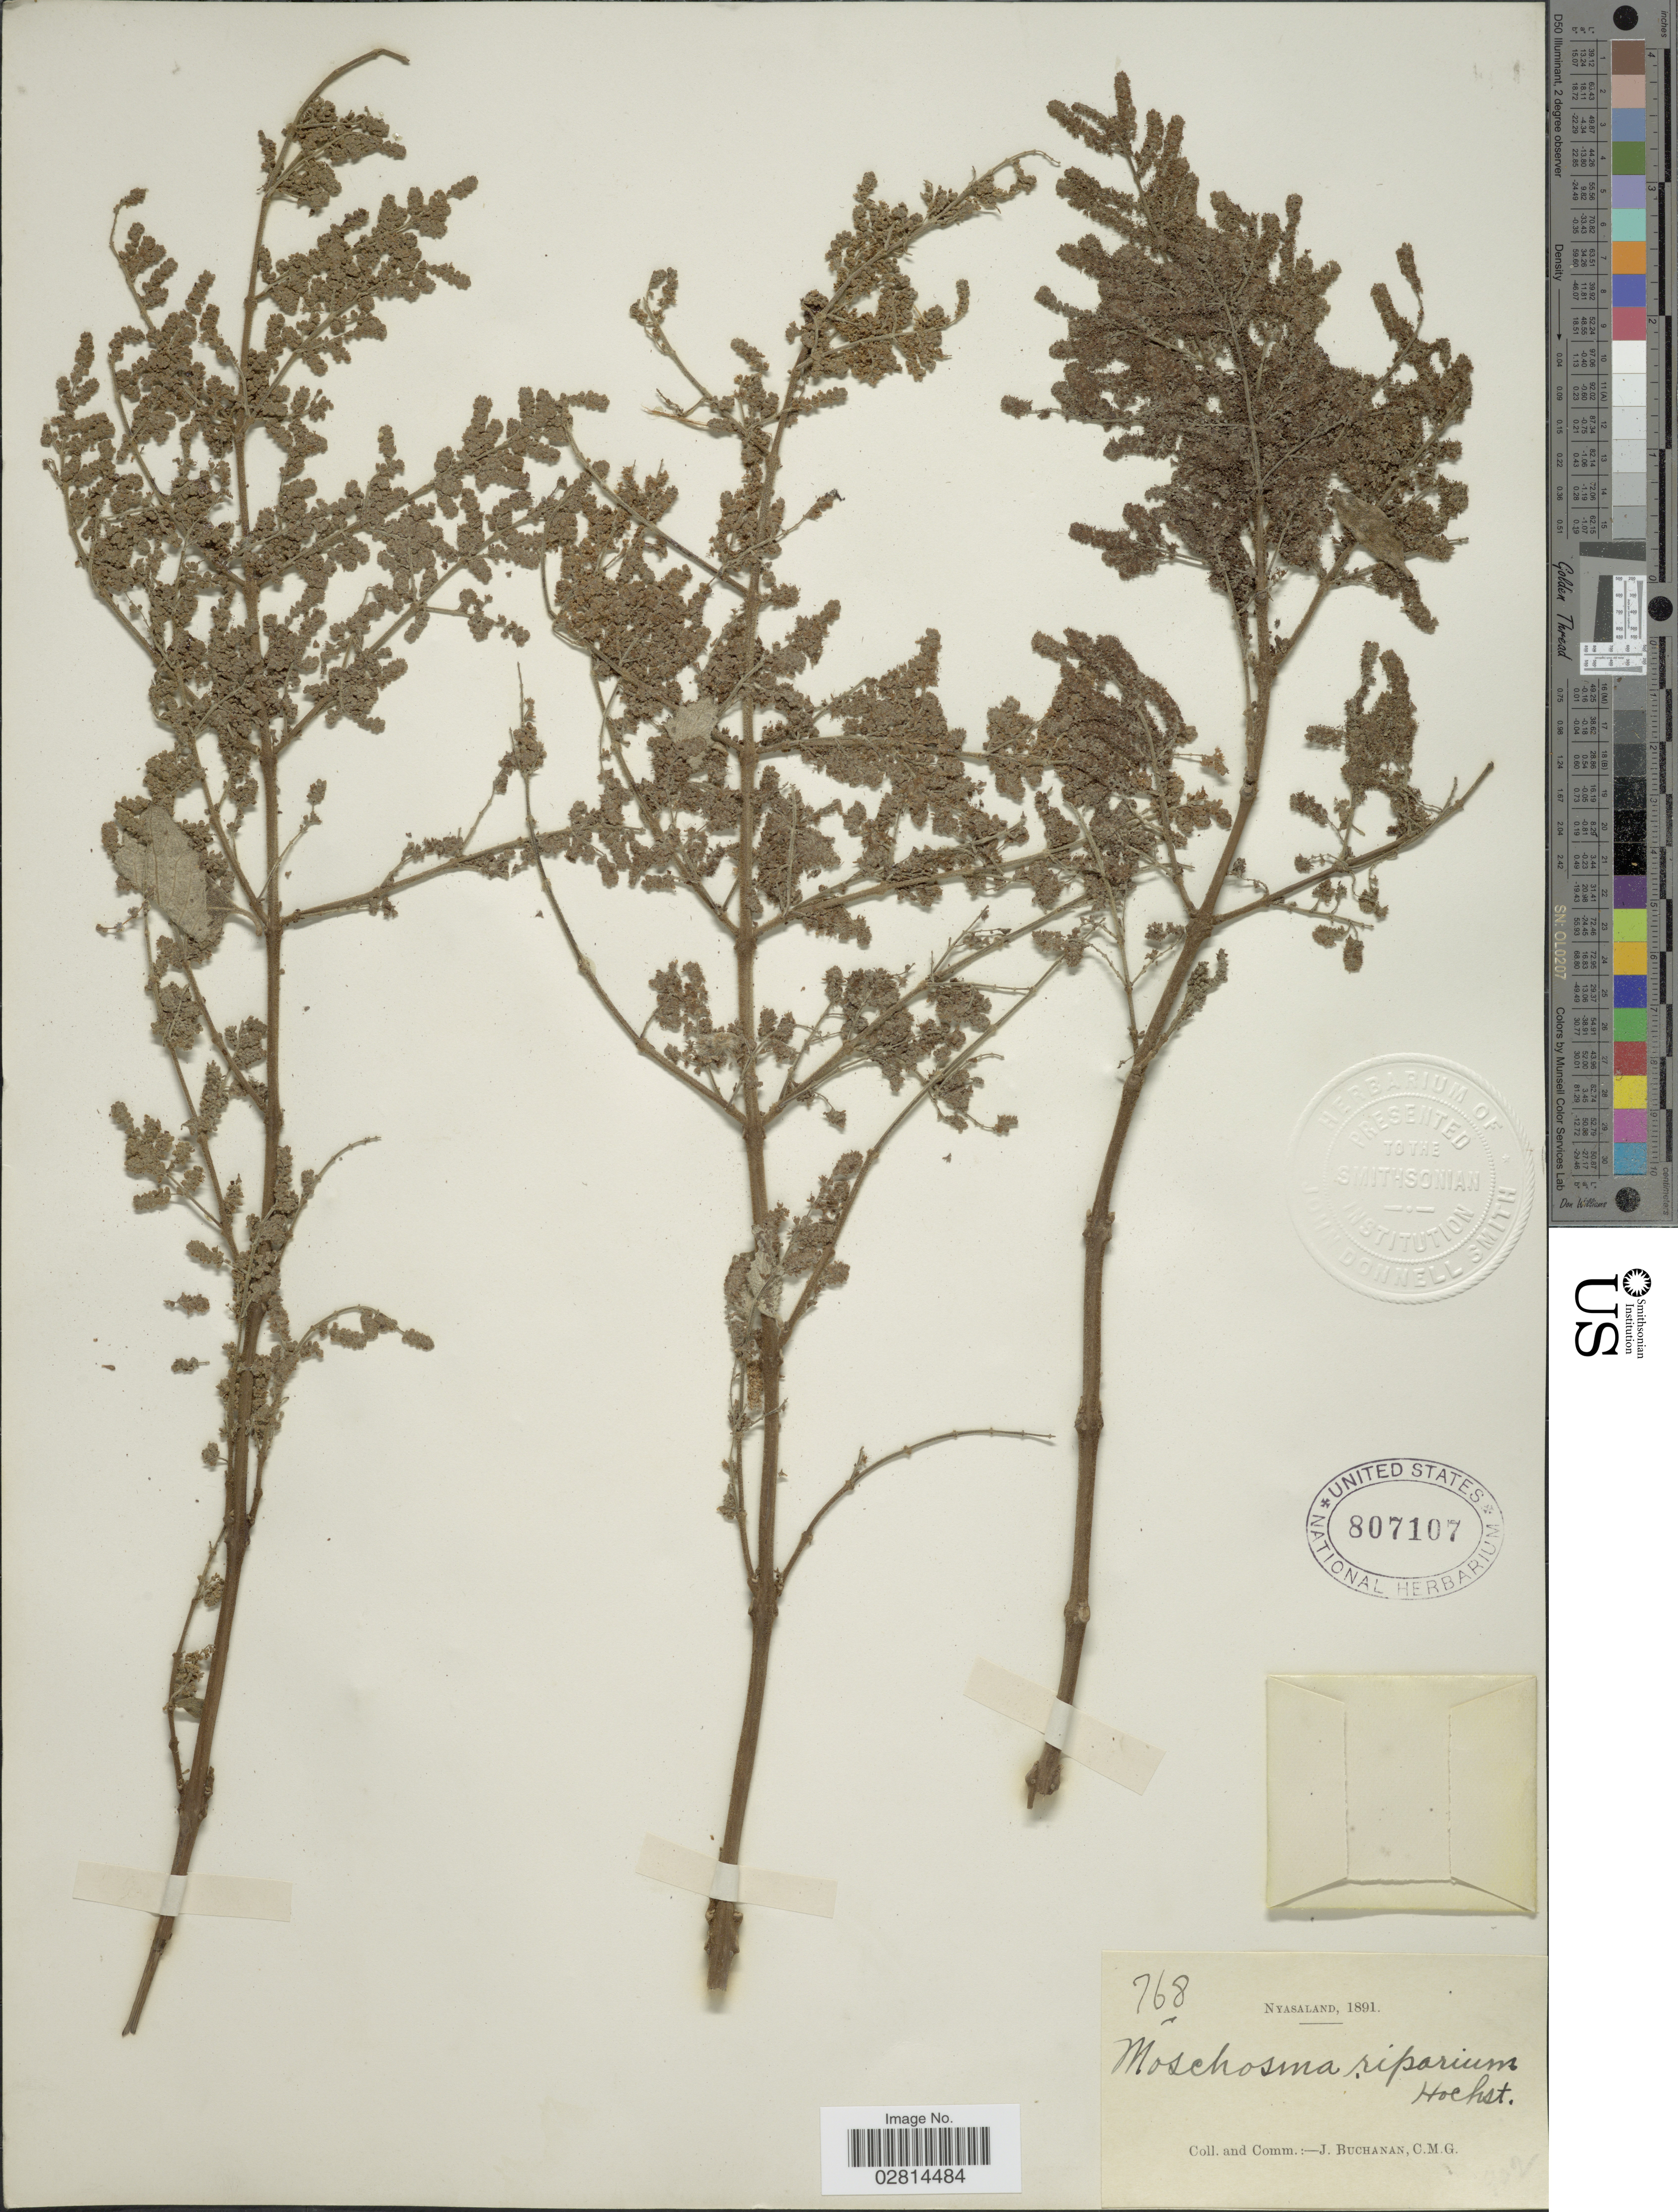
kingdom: Plantae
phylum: Tracheophyta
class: Magnoliopsida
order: Lamiales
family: Lamiaceae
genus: Tetradenia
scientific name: Tetradenia riparia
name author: (Hochst.) Codd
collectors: J. Buchanan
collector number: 768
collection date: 1891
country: Malawi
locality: Nyasaland.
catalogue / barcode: US 807107